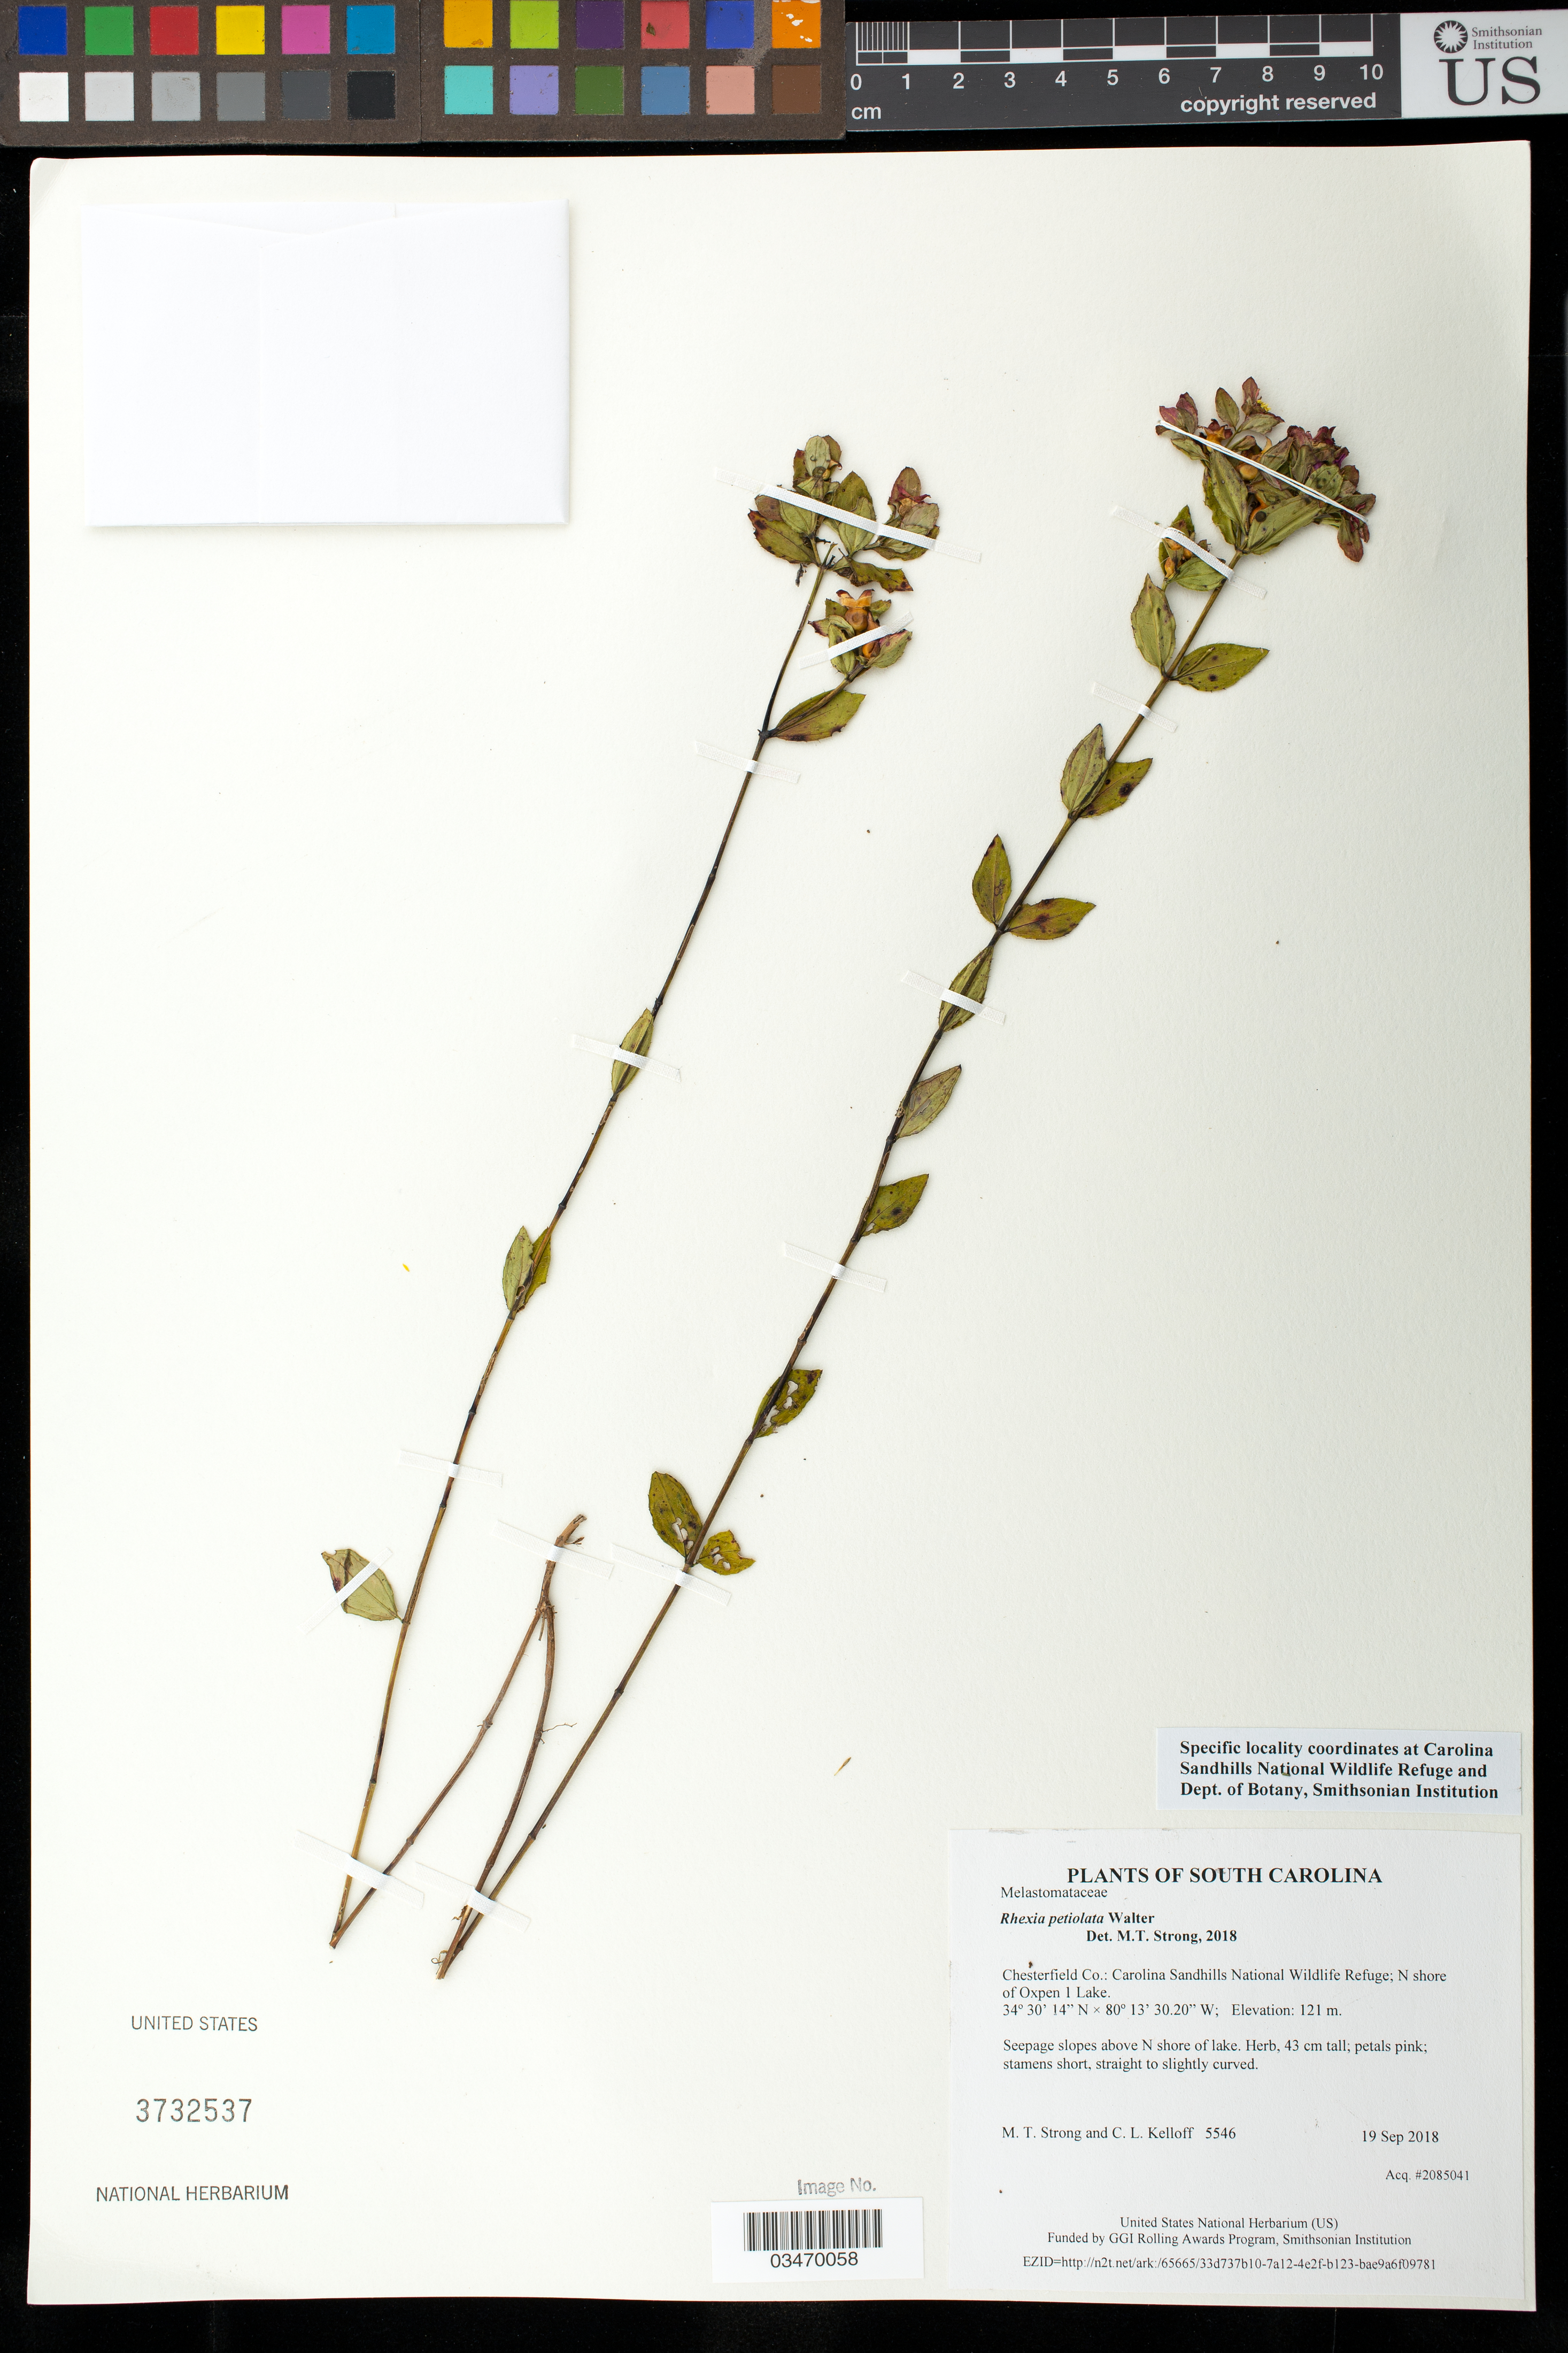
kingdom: Plantae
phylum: Tracheophyta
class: Magnoliopsida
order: Myrtales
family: Melastomataceae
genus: Rhexia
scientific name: Rhexia petiolata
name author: Walter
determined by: Strong, M. T., (US), Smithsonian Institution - National Museum of Natural History (UNITED STATES)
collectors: M. T. Strong & C. L. Kelloff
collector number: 5546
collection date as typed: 19 Sep 2018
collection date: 2018-09-19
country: United States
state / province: South Carolina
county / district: Chesterfield Co.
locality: Carolina Sandhills National Wildlife Refuge; N shore of Oxpen 1 Lake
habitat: Seepage slopes above lake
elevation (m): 121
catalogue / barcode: US 3732537